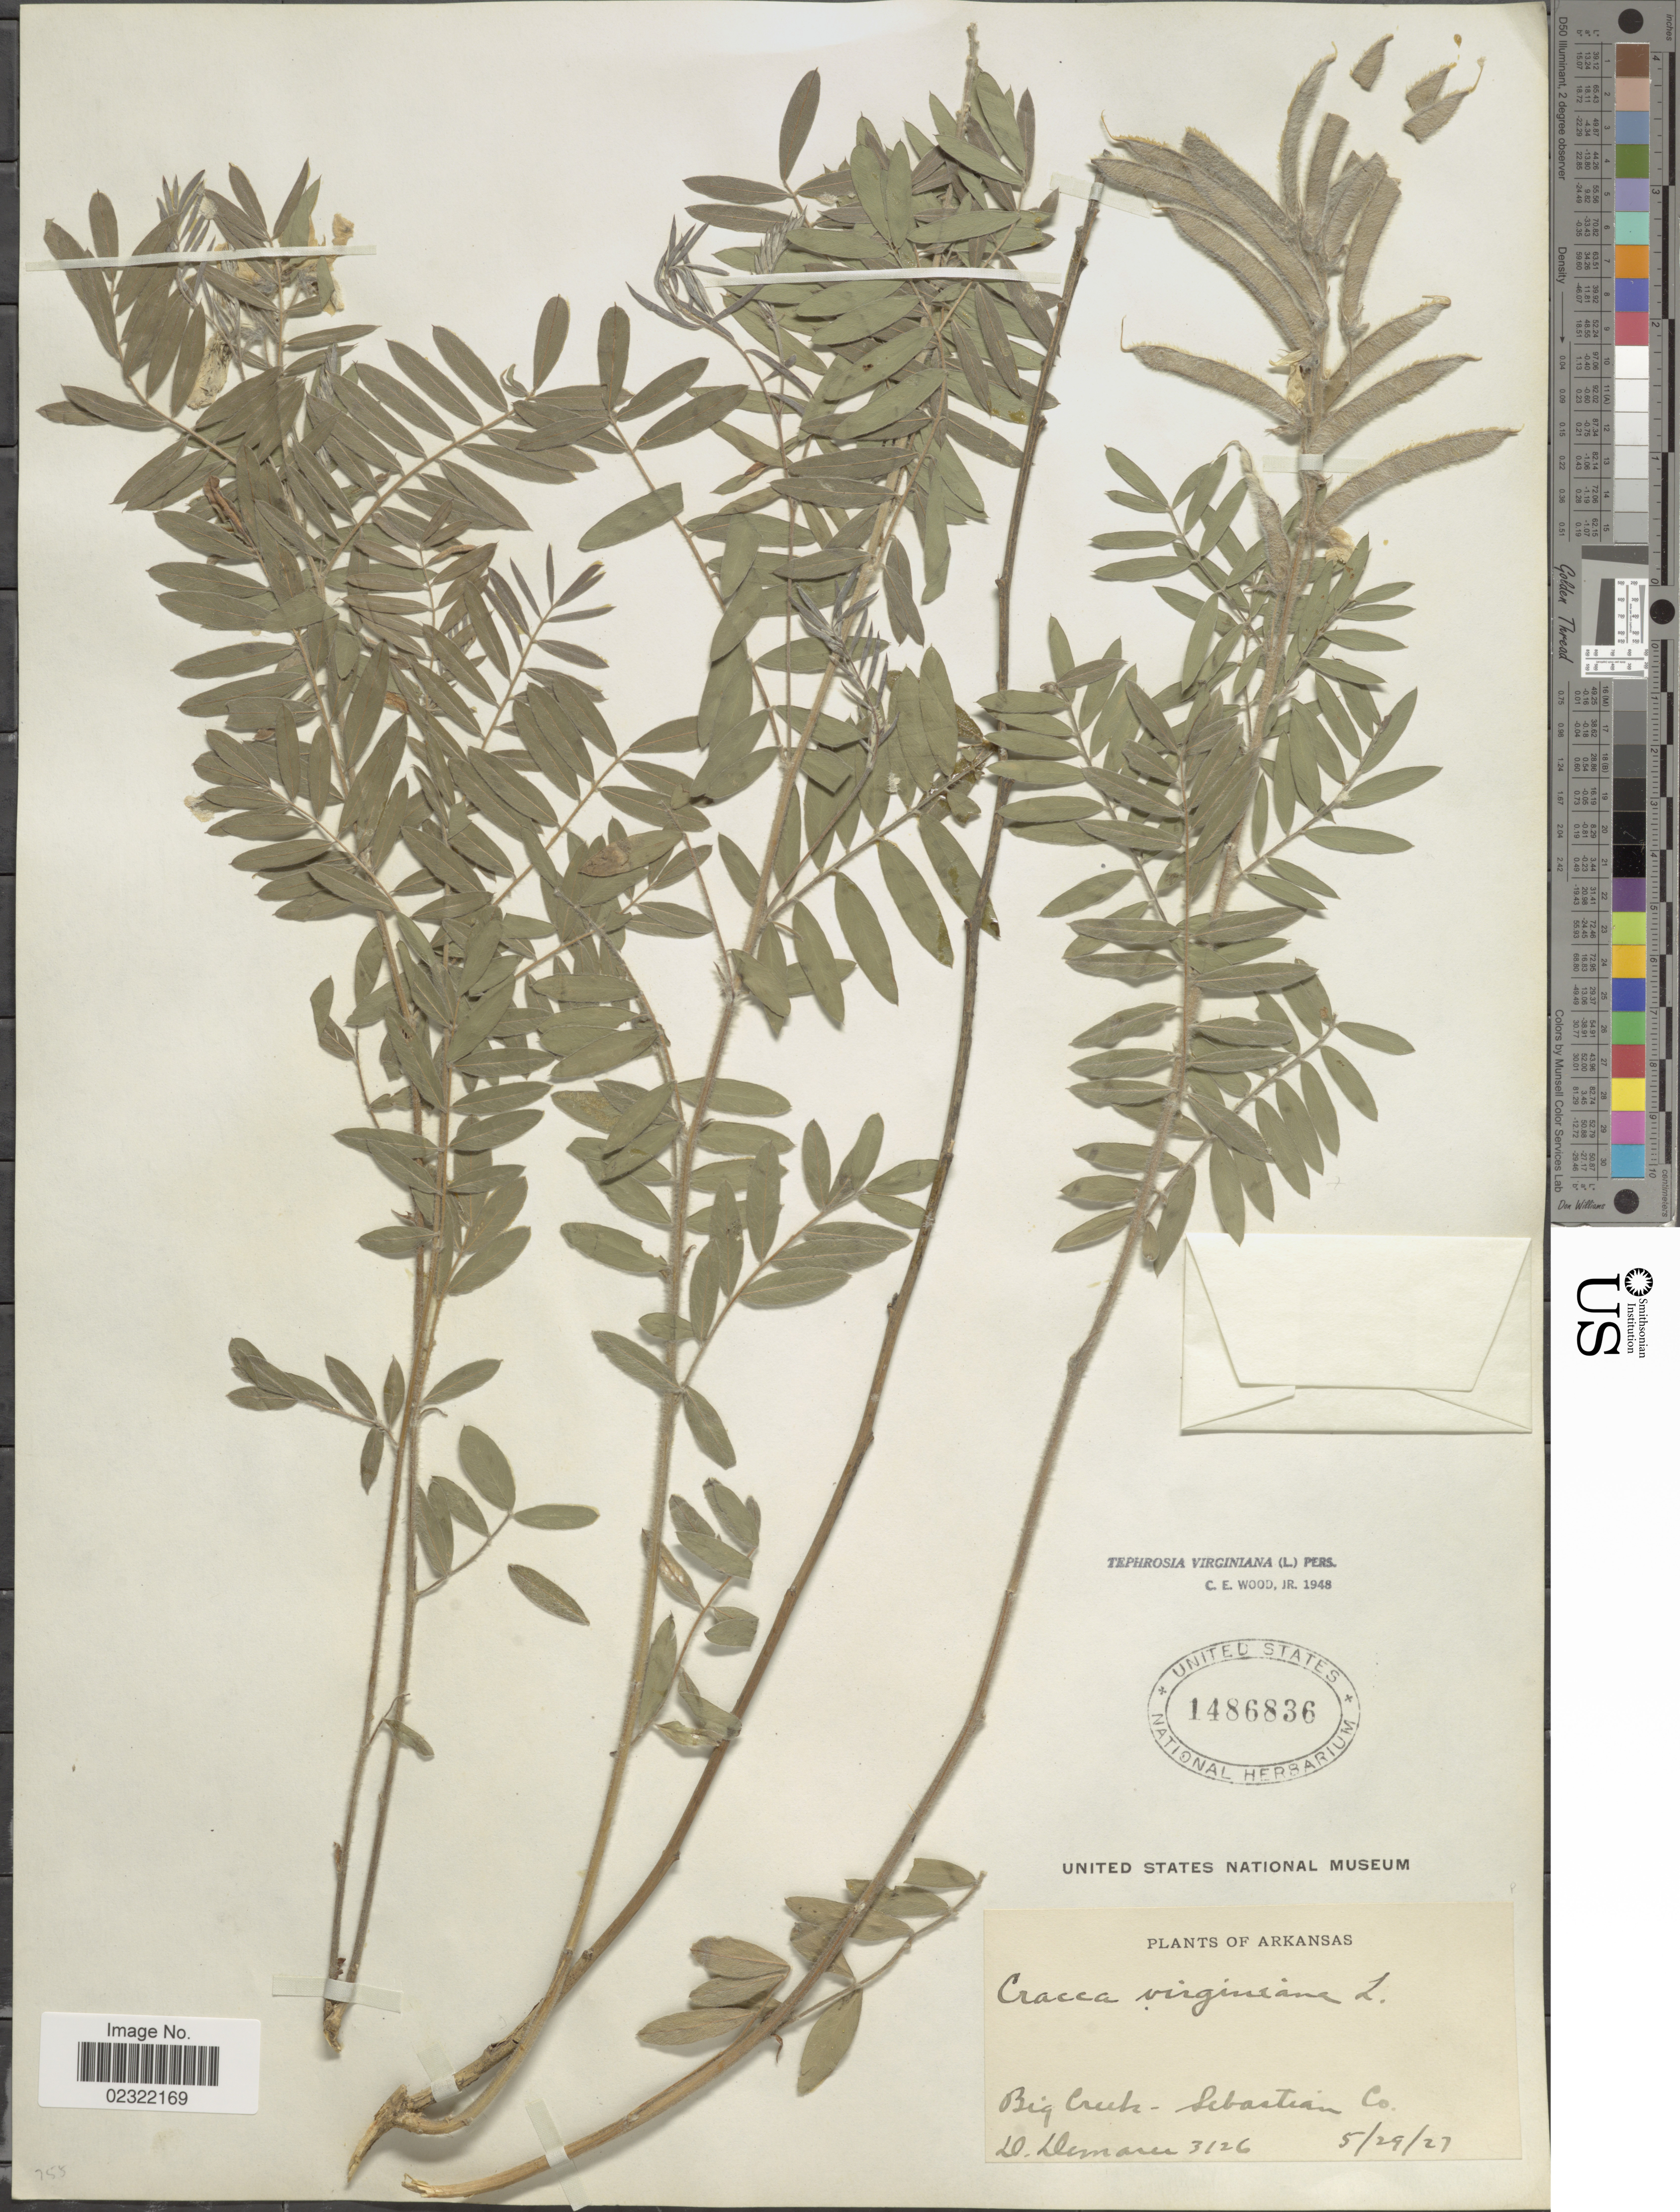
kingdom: Plantae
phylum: Tracheophyta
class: Magnoliopsida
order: Fabales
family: Fabaceae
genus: Tephrosia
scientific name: Tephrosia virginiana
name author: (L.) Pers.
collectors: D. Demaree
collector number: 3126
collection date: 1927-05-29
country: United States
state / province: Arkansas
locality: Big Creek - Sebastian Co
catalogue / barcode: US 1486836